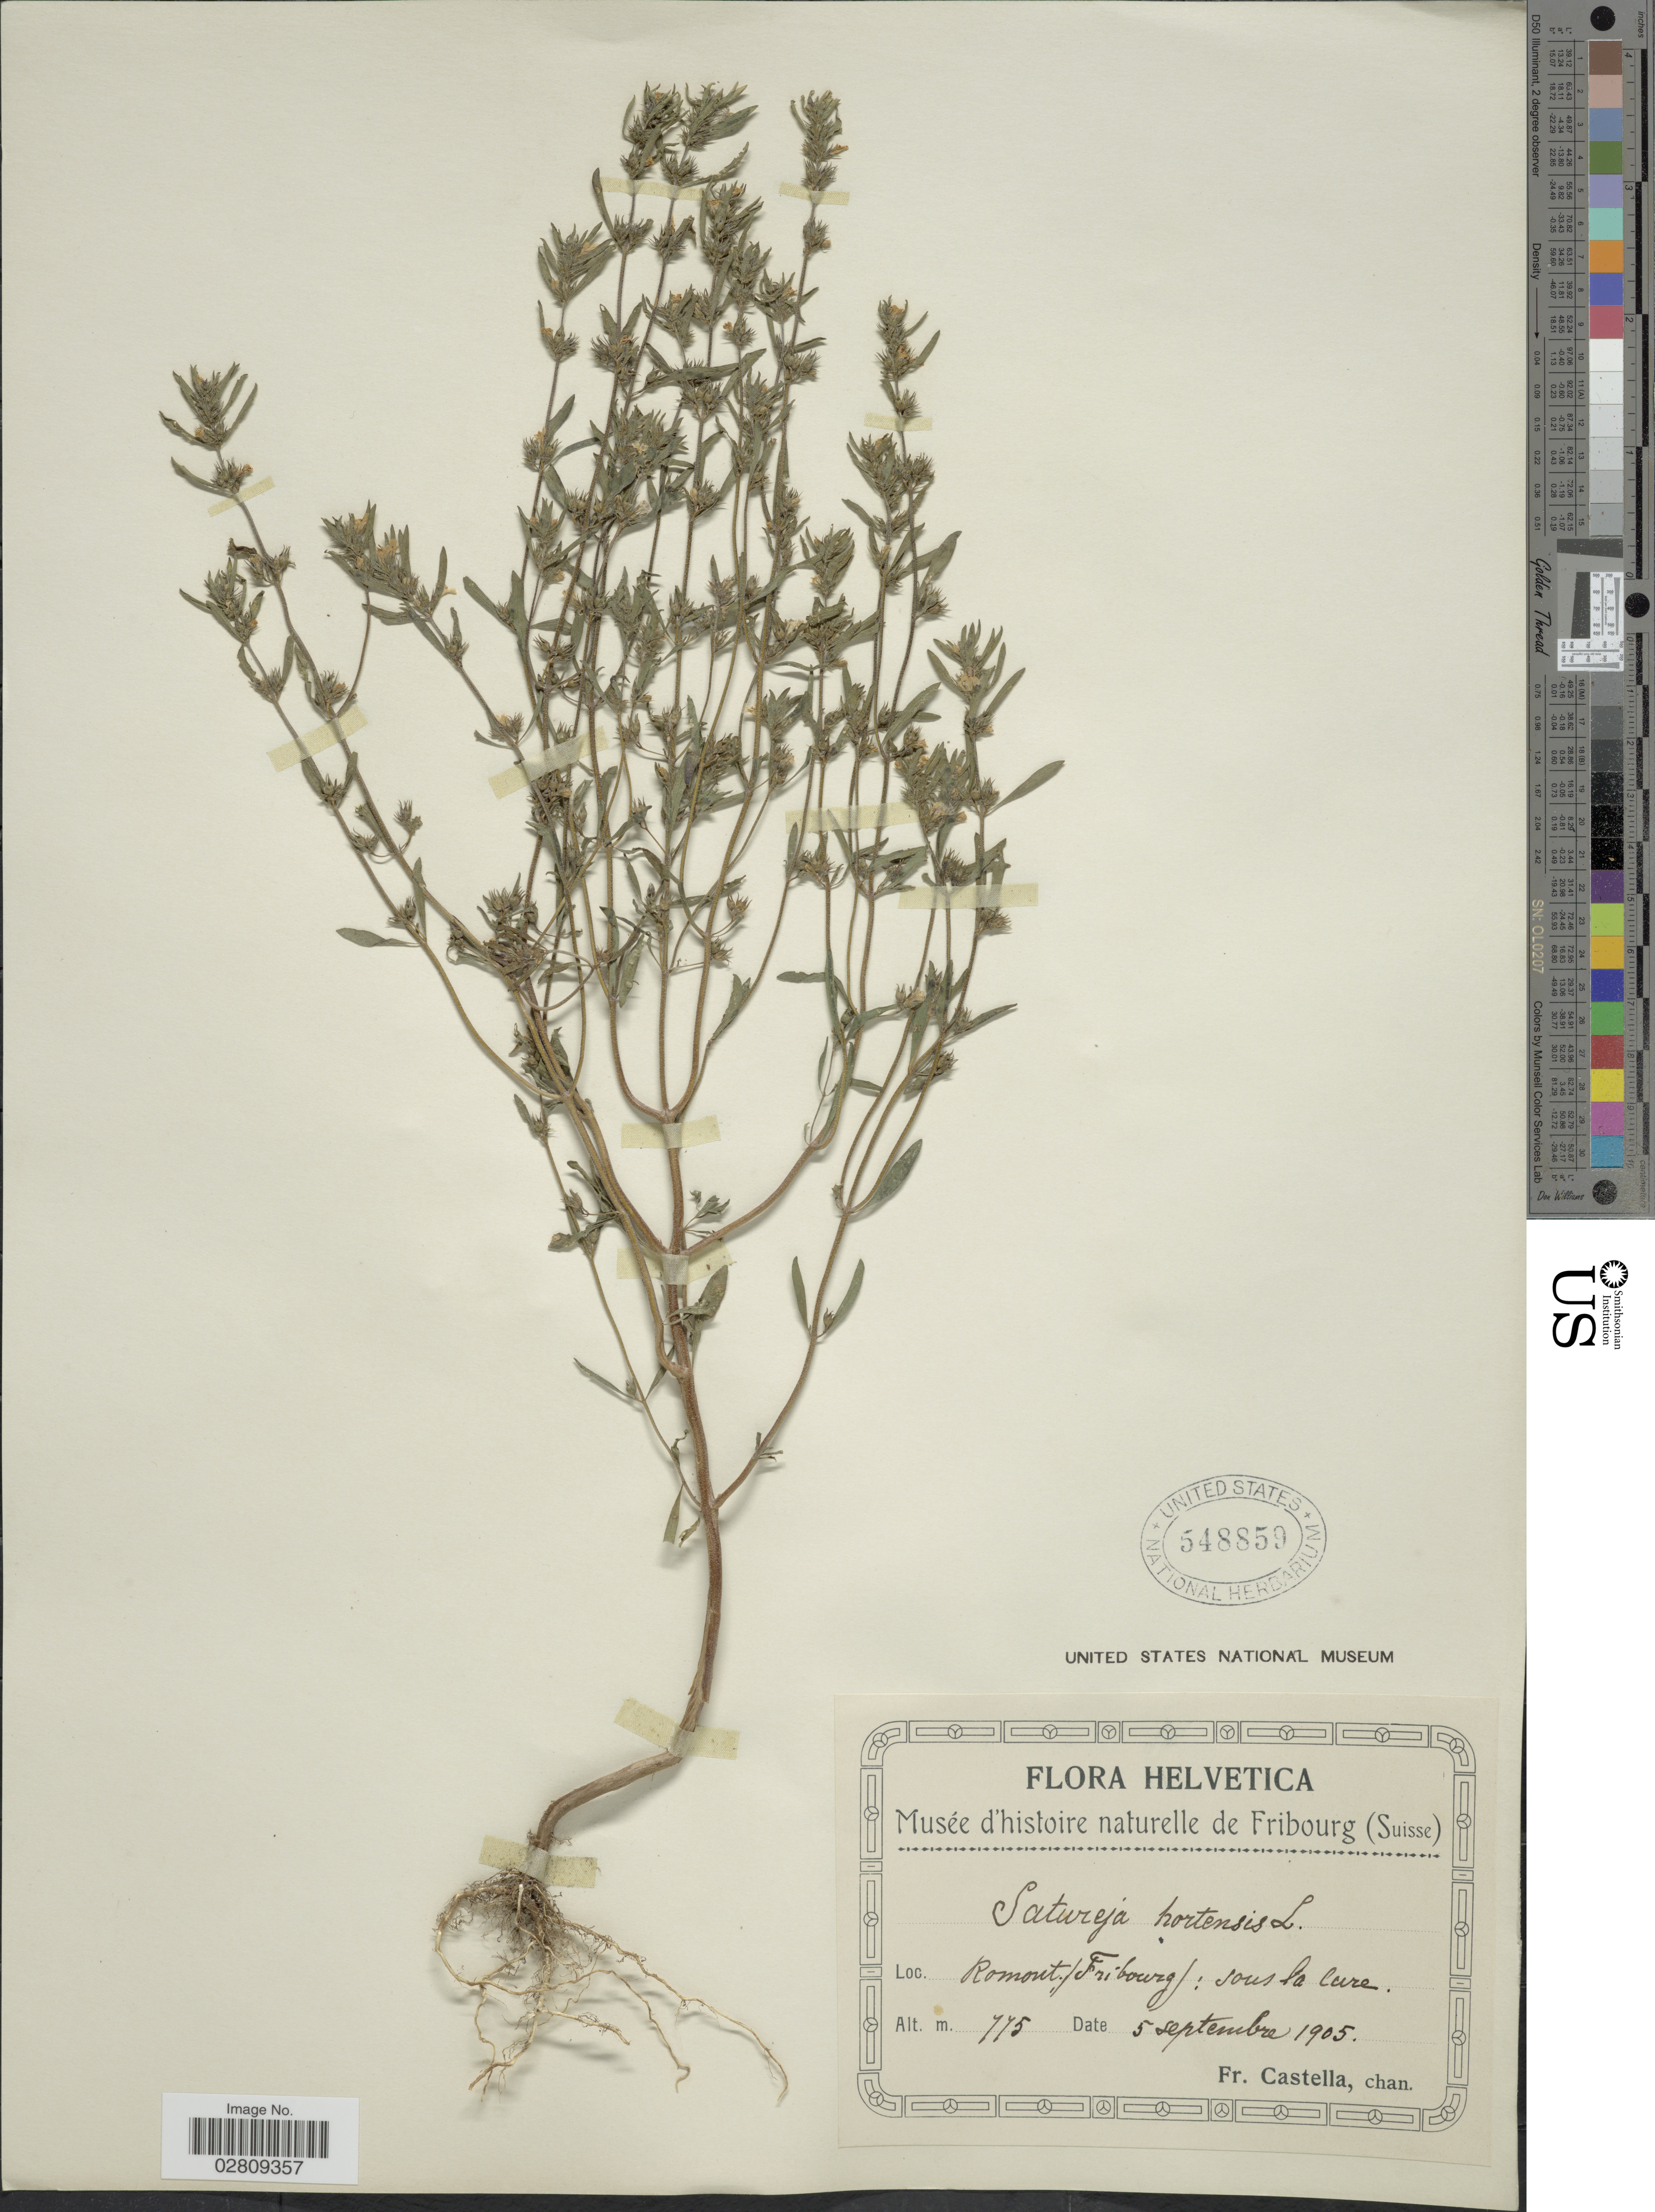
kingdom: Plantae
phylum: Tracheophyta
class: Magnoliopsida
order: Lamiales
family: Lamiaceae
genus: Satureja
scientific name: Satureja hortensis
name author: L.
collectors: Fr. Castella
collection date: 1905-09-05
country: Switzerland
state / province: Fribourg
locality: Helvetica. Romont: sous la cure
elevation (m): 775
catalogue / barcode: US 548859